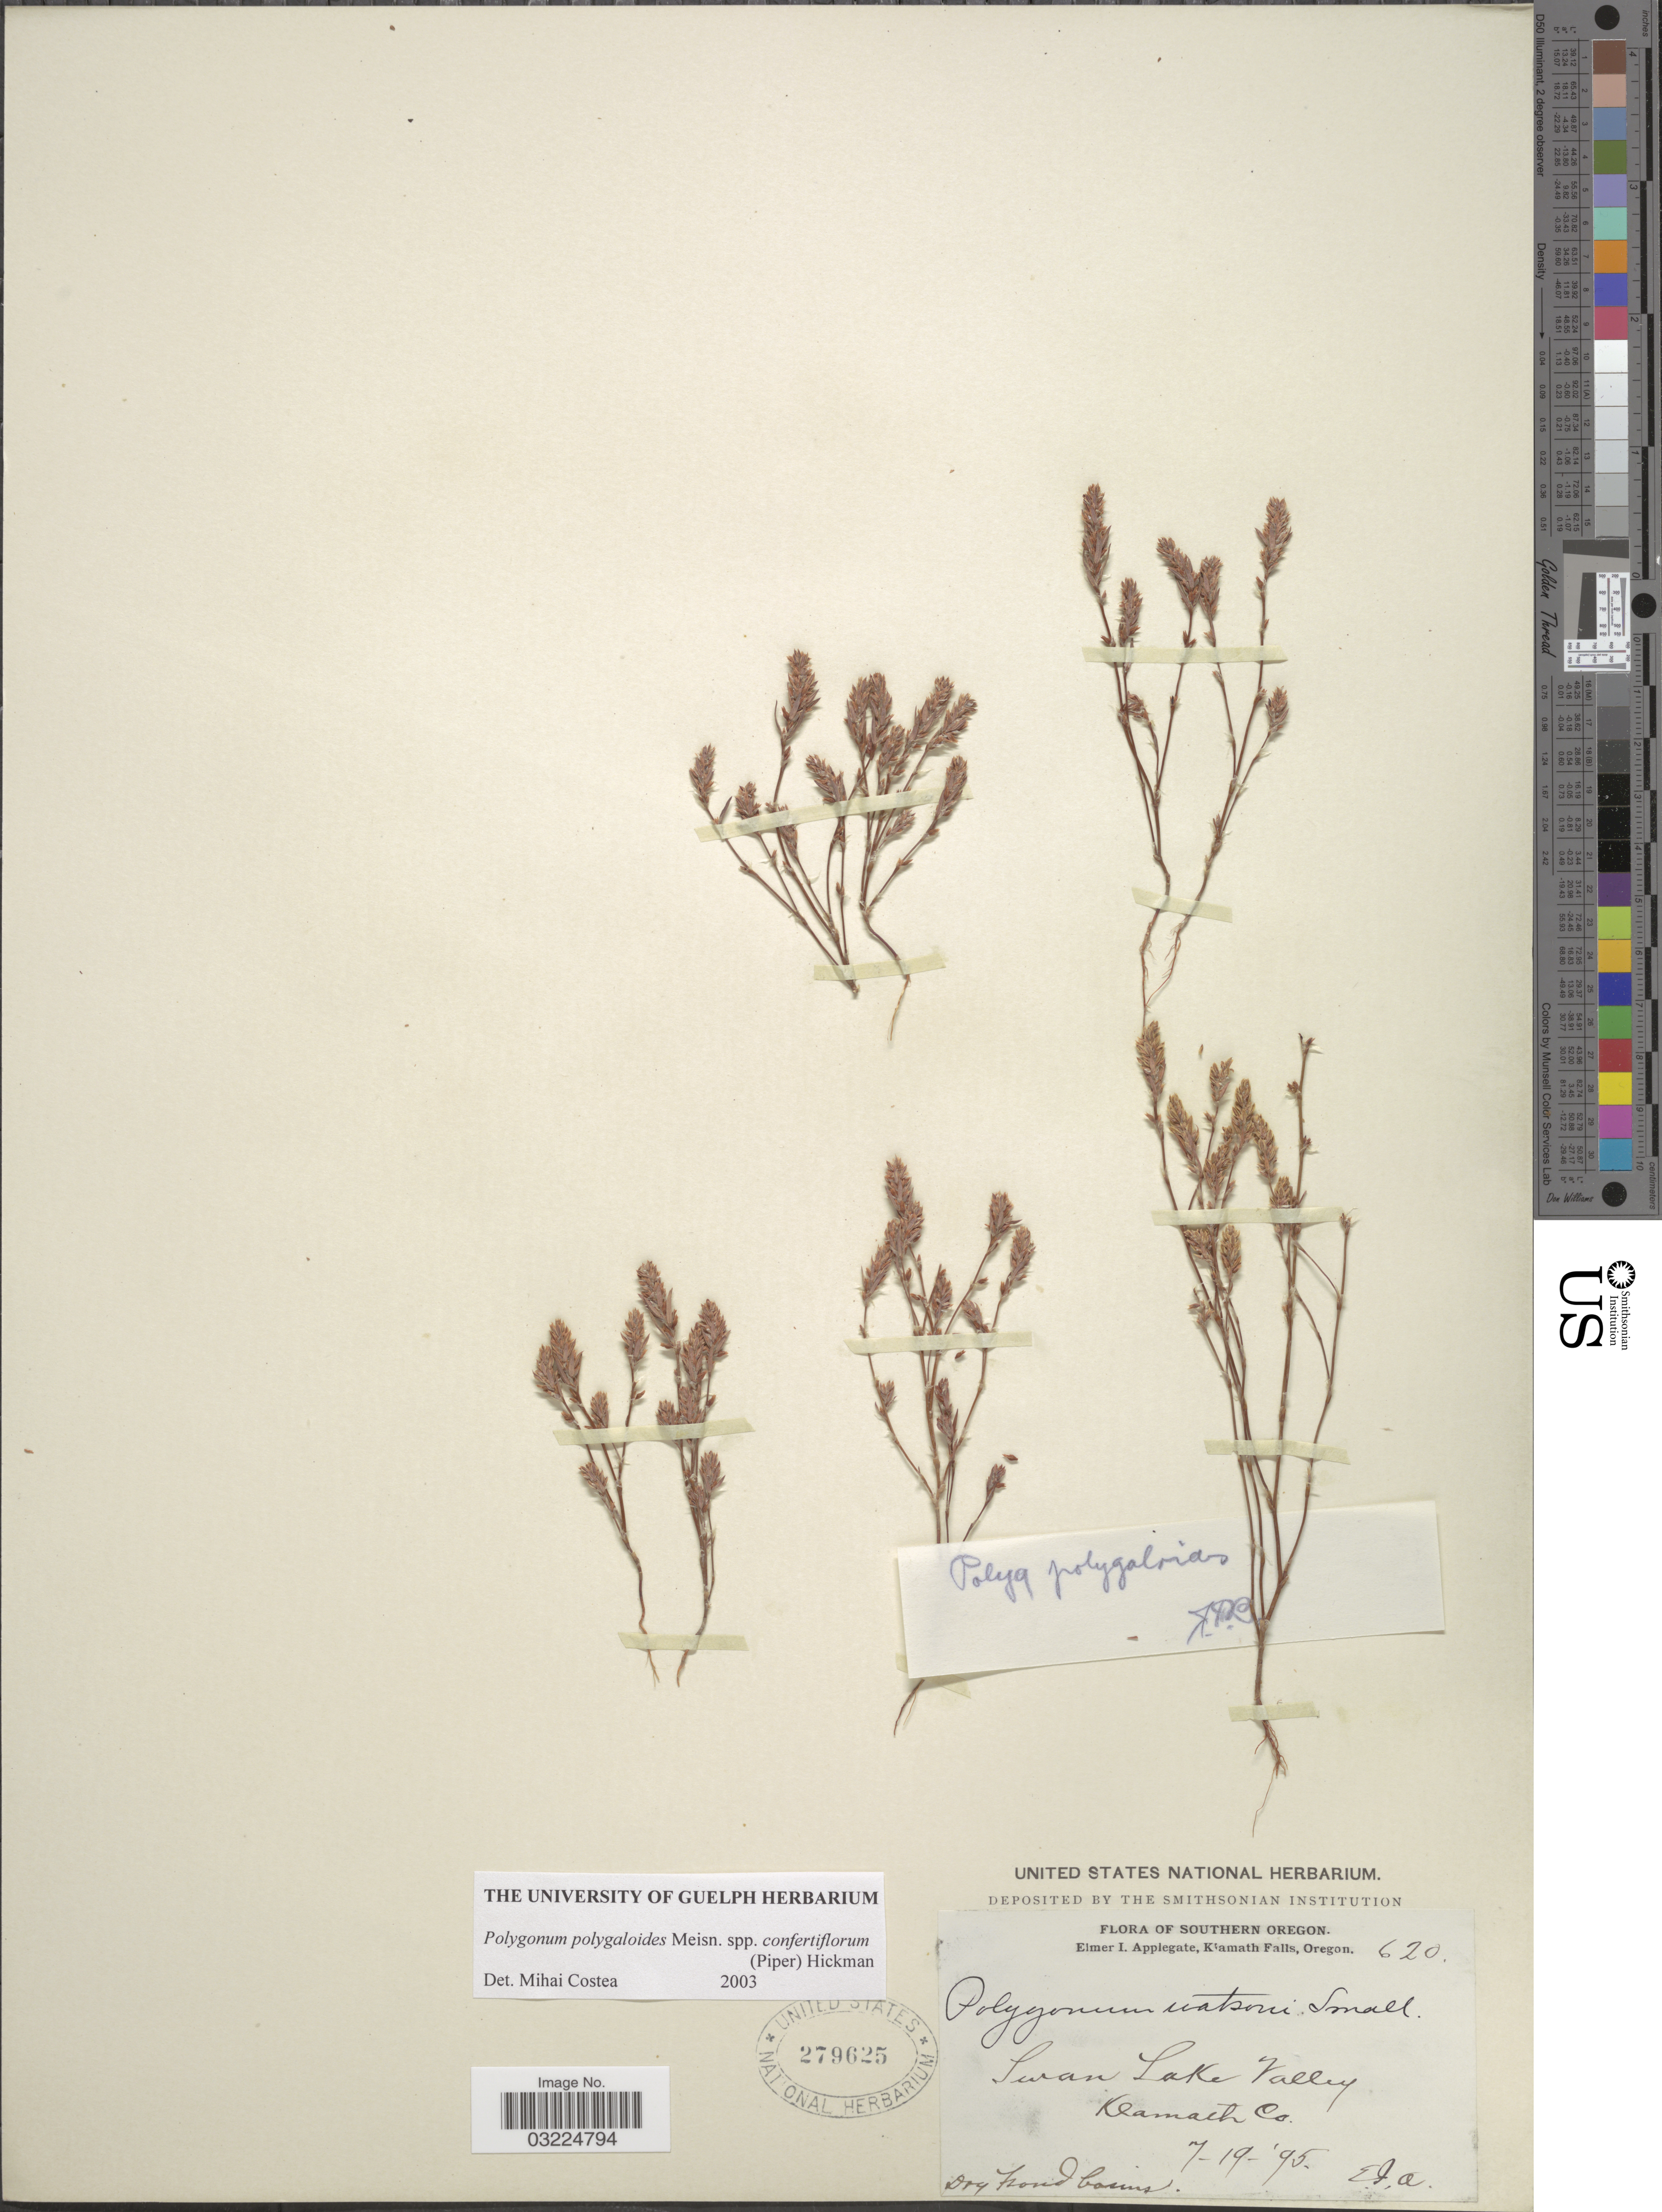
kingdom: Plantae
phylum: Tracheophyta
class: Magnoliopsida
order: Caryophyllales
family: Polygonaceae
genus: Polygonum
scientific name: Polygonum polygaloides subsp. confertiflorum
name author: (Nutt. ex Piper) Hickman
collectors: E. I. Applegate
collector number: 620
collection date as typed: Transcribed d/m/y: 19/7/95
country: United States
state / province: Oregon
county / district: Klamath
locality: Southern Oregon. Swam Lake Valley, Klamath Co.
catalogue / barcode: US 279625